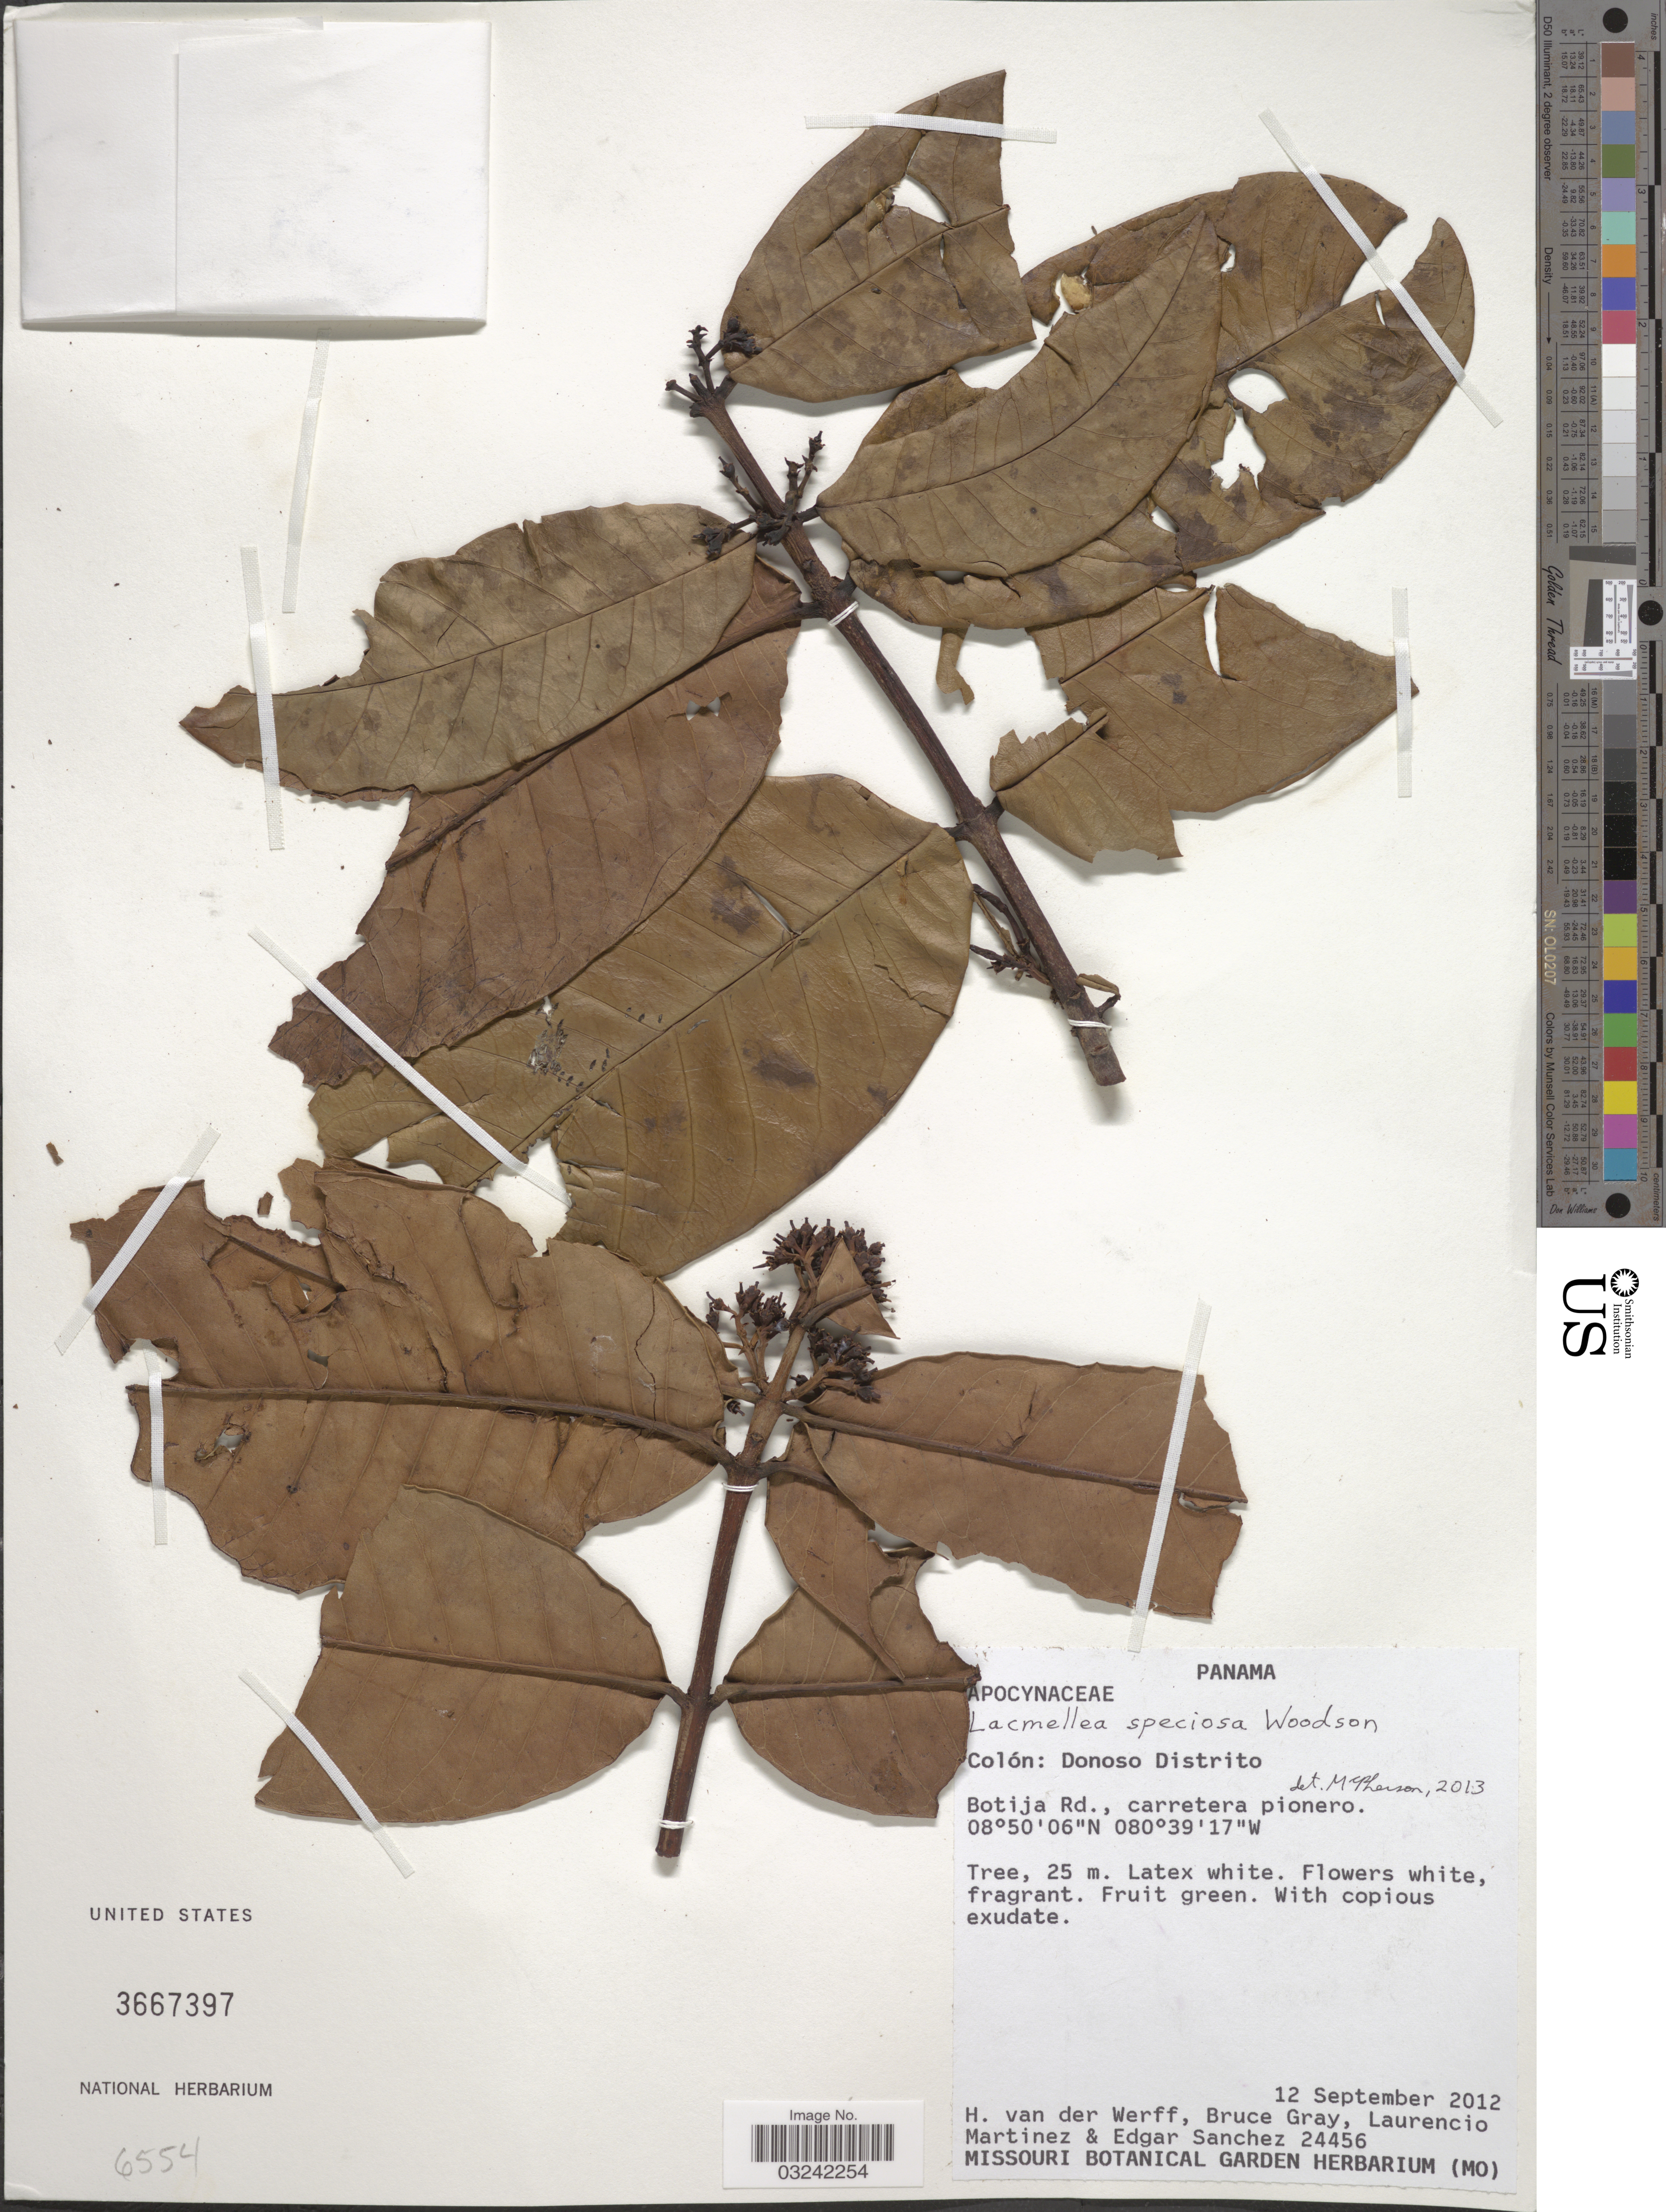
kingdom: Plantae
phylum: Tracheophyta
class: Magnoliopsida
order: Gentianales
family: Apocynaceae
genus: Lacmellea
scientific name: Lacmellea speciosa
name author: Woodson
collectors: H. van der Werff, B. Gray, L. Martinez & E. Sanchez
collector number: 24456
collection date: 2012-09-12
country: Panama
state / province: Colón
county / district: Donoso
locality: Donoso Distrito. Botija Rd., carretera pionero.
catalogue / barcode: US 3667397